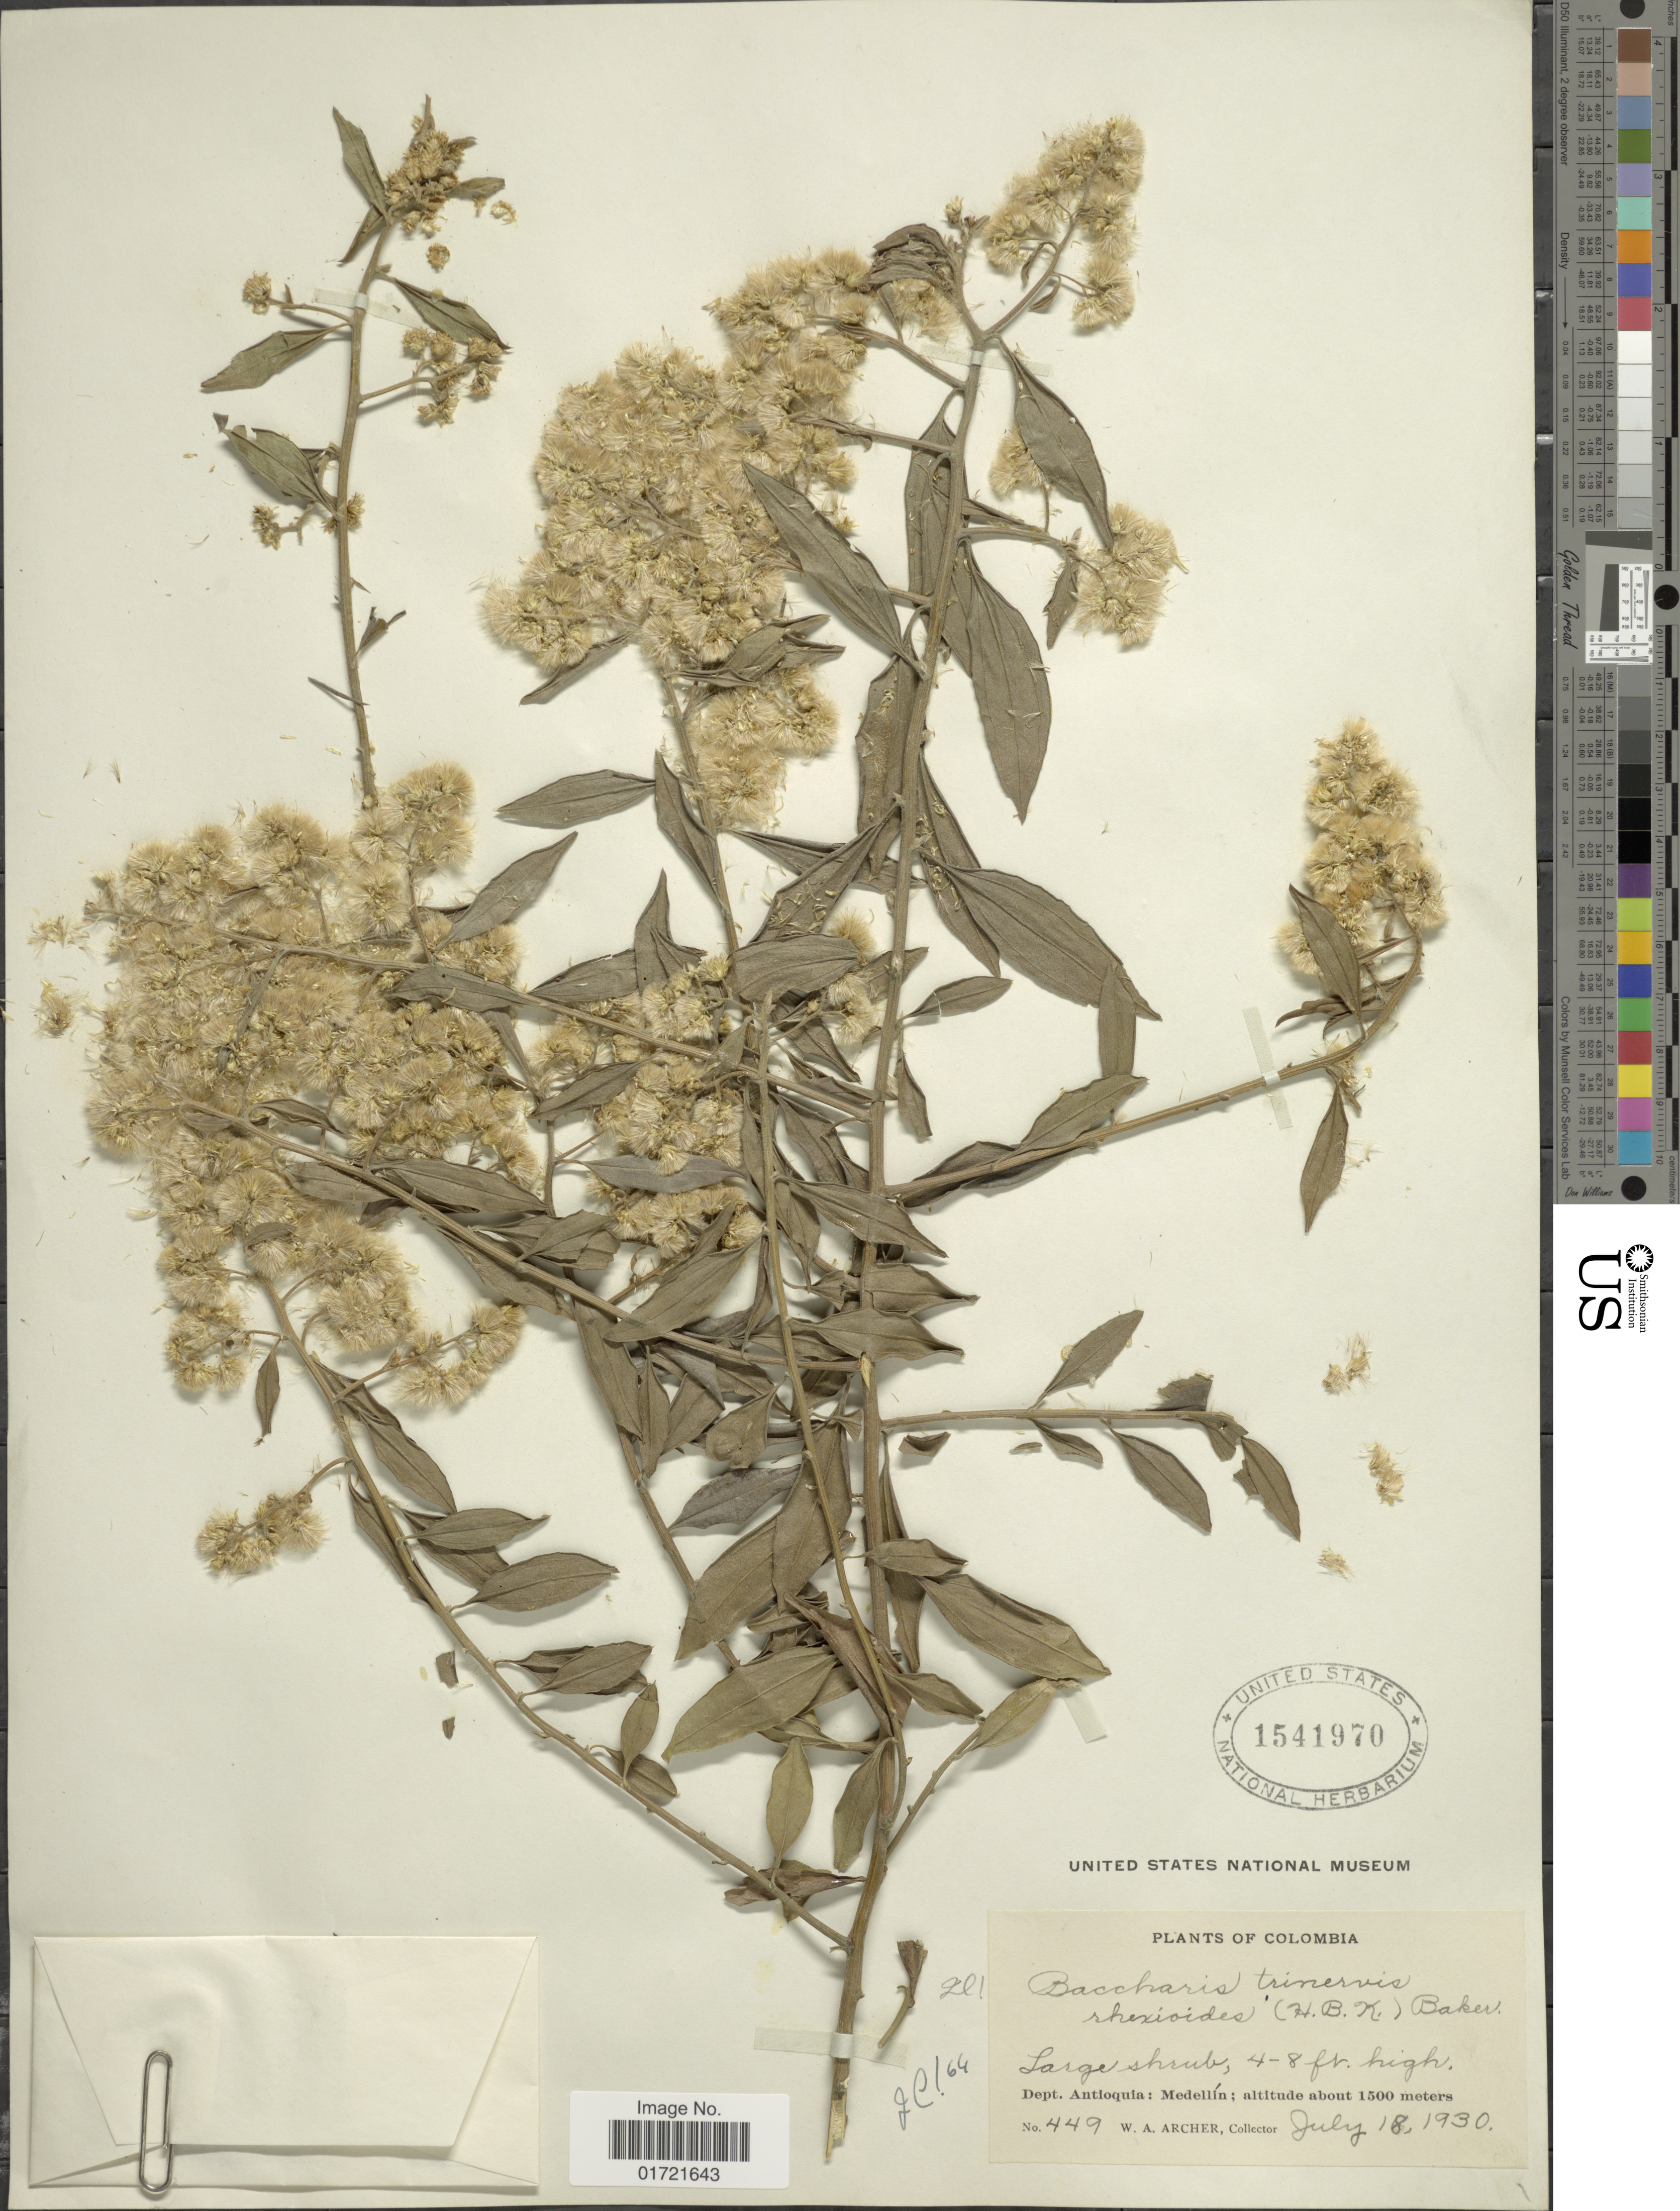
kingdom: Plantae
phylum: Tracheophyta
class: Magnoliopsida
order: Asterales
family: Asteraceae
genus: Baccharis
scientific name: Baccharis trinervis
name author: (Lam.) Pers.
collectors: W. A. Archer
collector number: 449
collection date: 1930-07-18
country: Colombia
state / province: Antioquia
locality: Dept. Antioquia: Medellin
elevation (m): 1500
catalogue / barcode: US 1541970